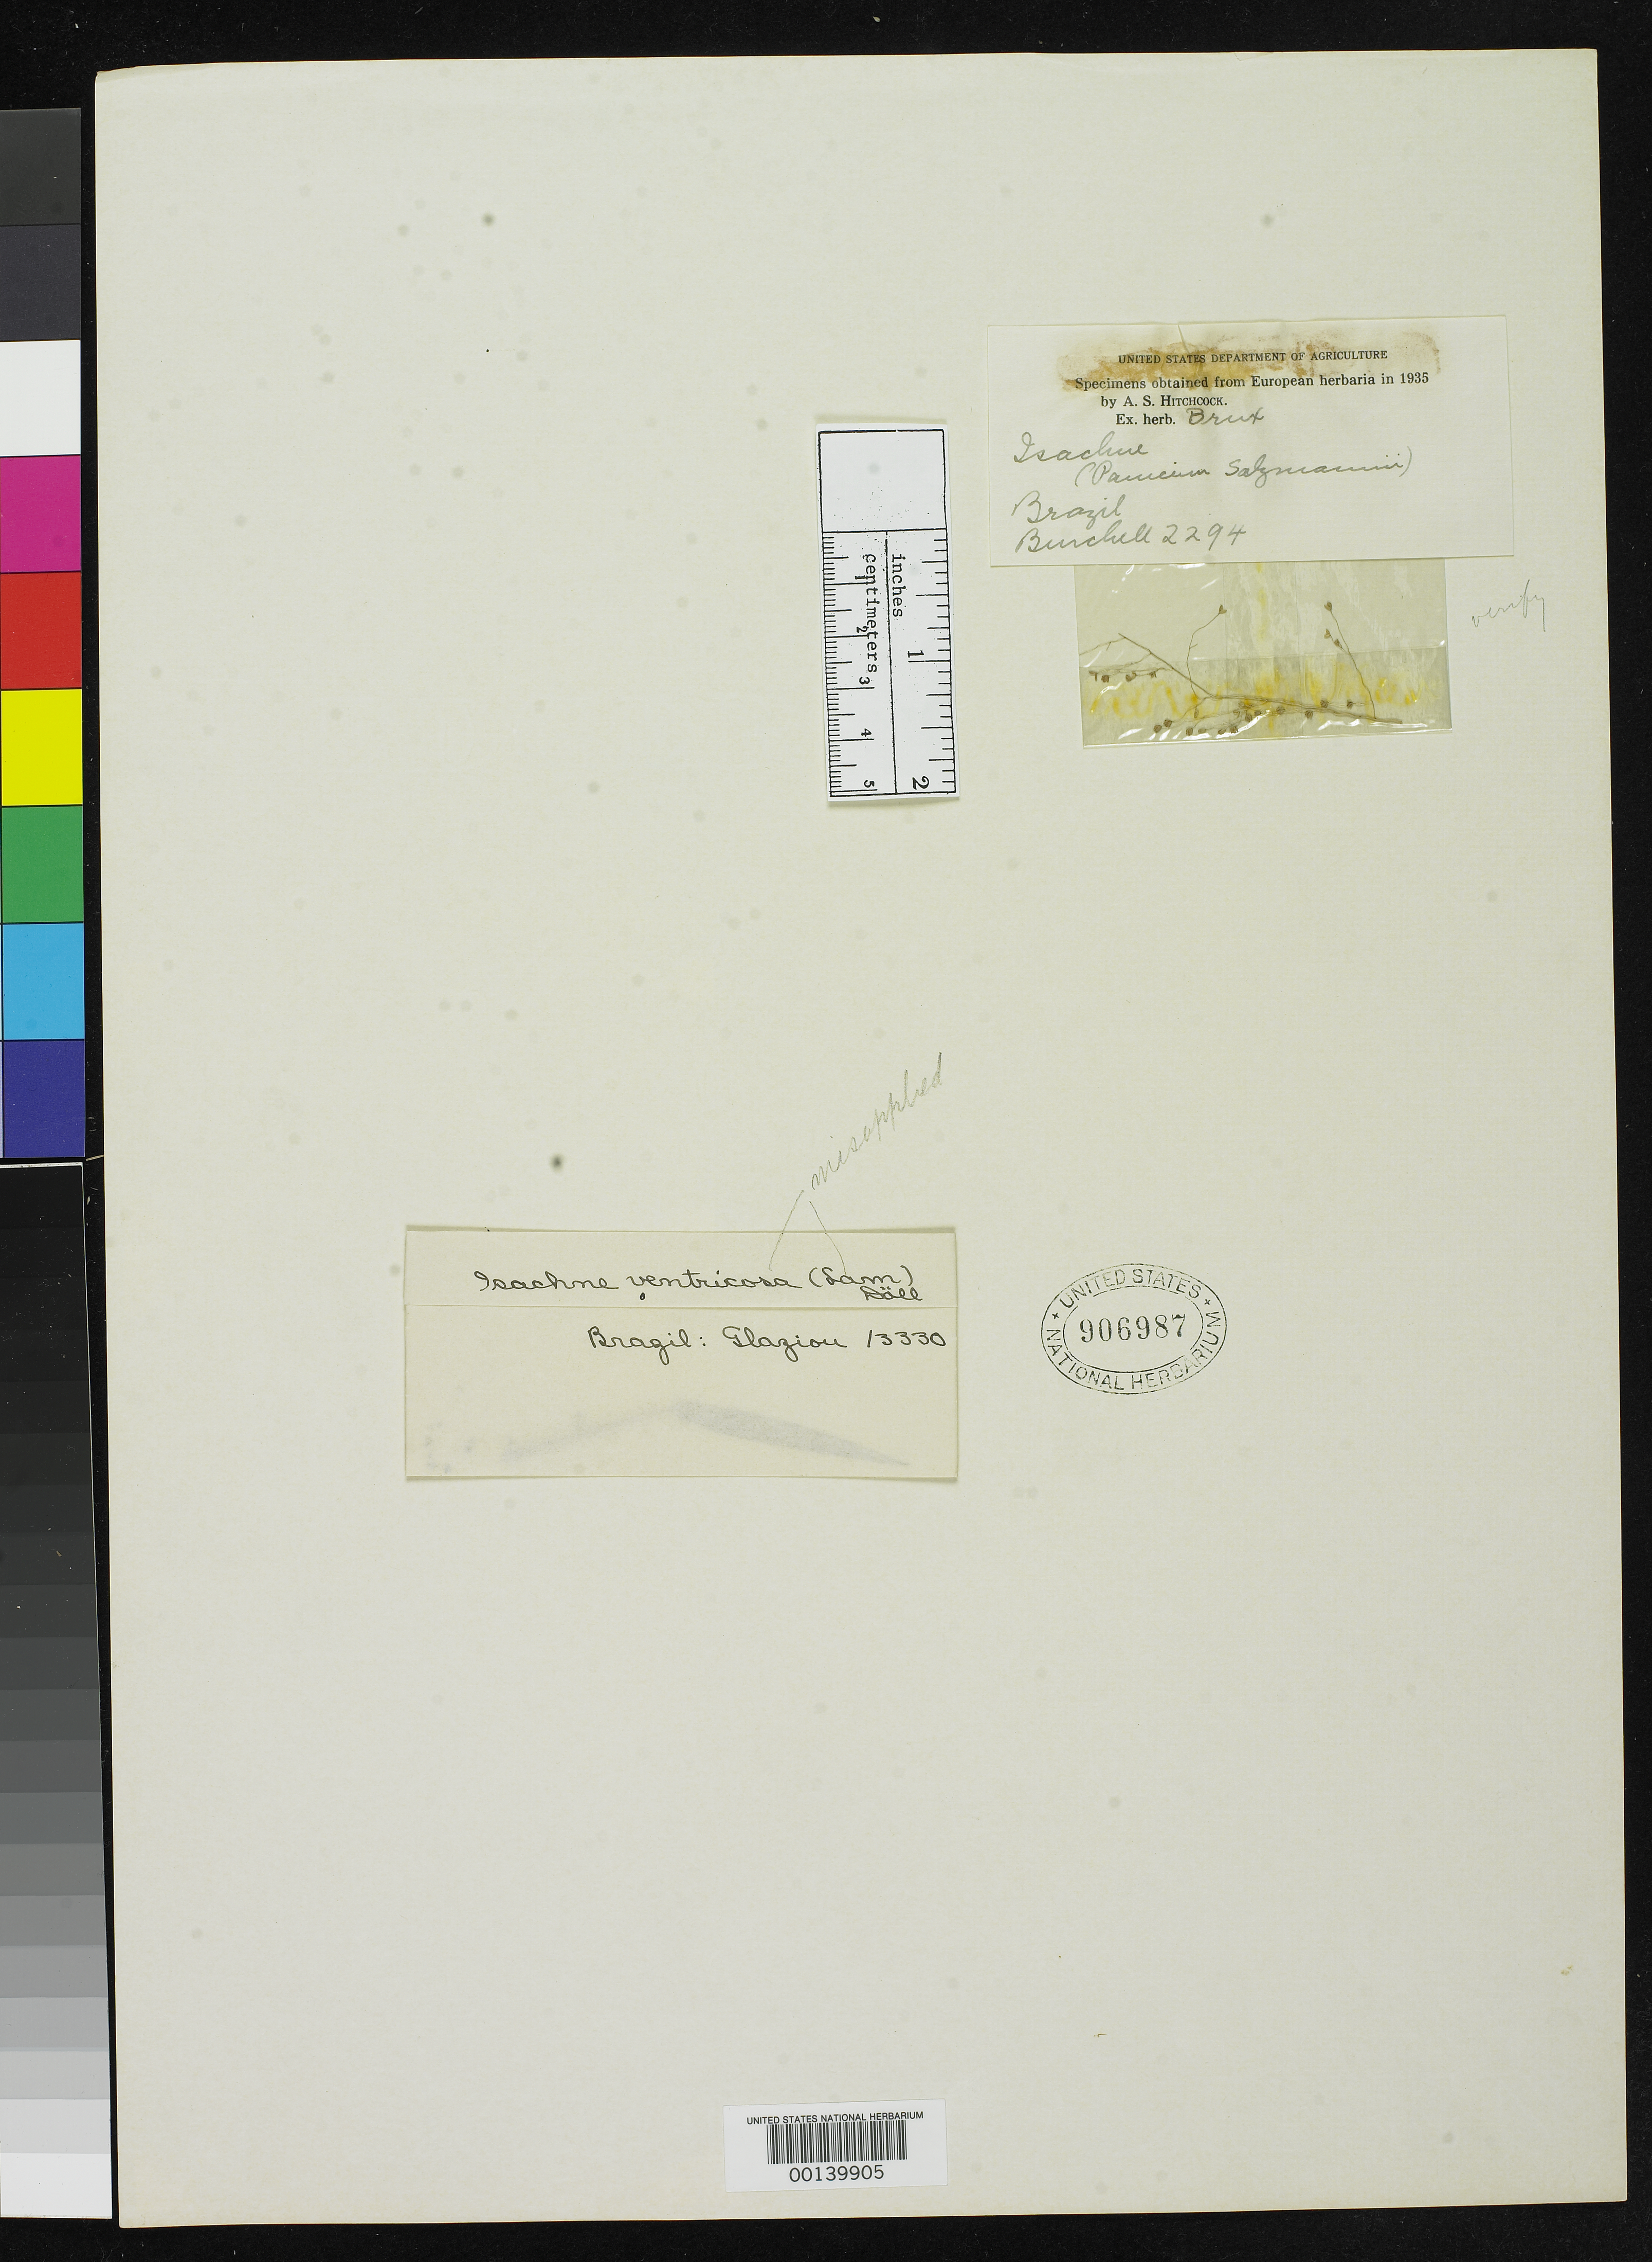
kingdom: Plantae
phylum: Tracheophyta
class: Liliopsida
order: Poales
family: Poaceae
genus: Panicum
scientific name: Panicum pseudisachne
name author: Mez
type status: Type Fragment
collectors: A. F. M. Glaziou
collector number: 13330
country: Brazil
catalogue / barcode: US 906987